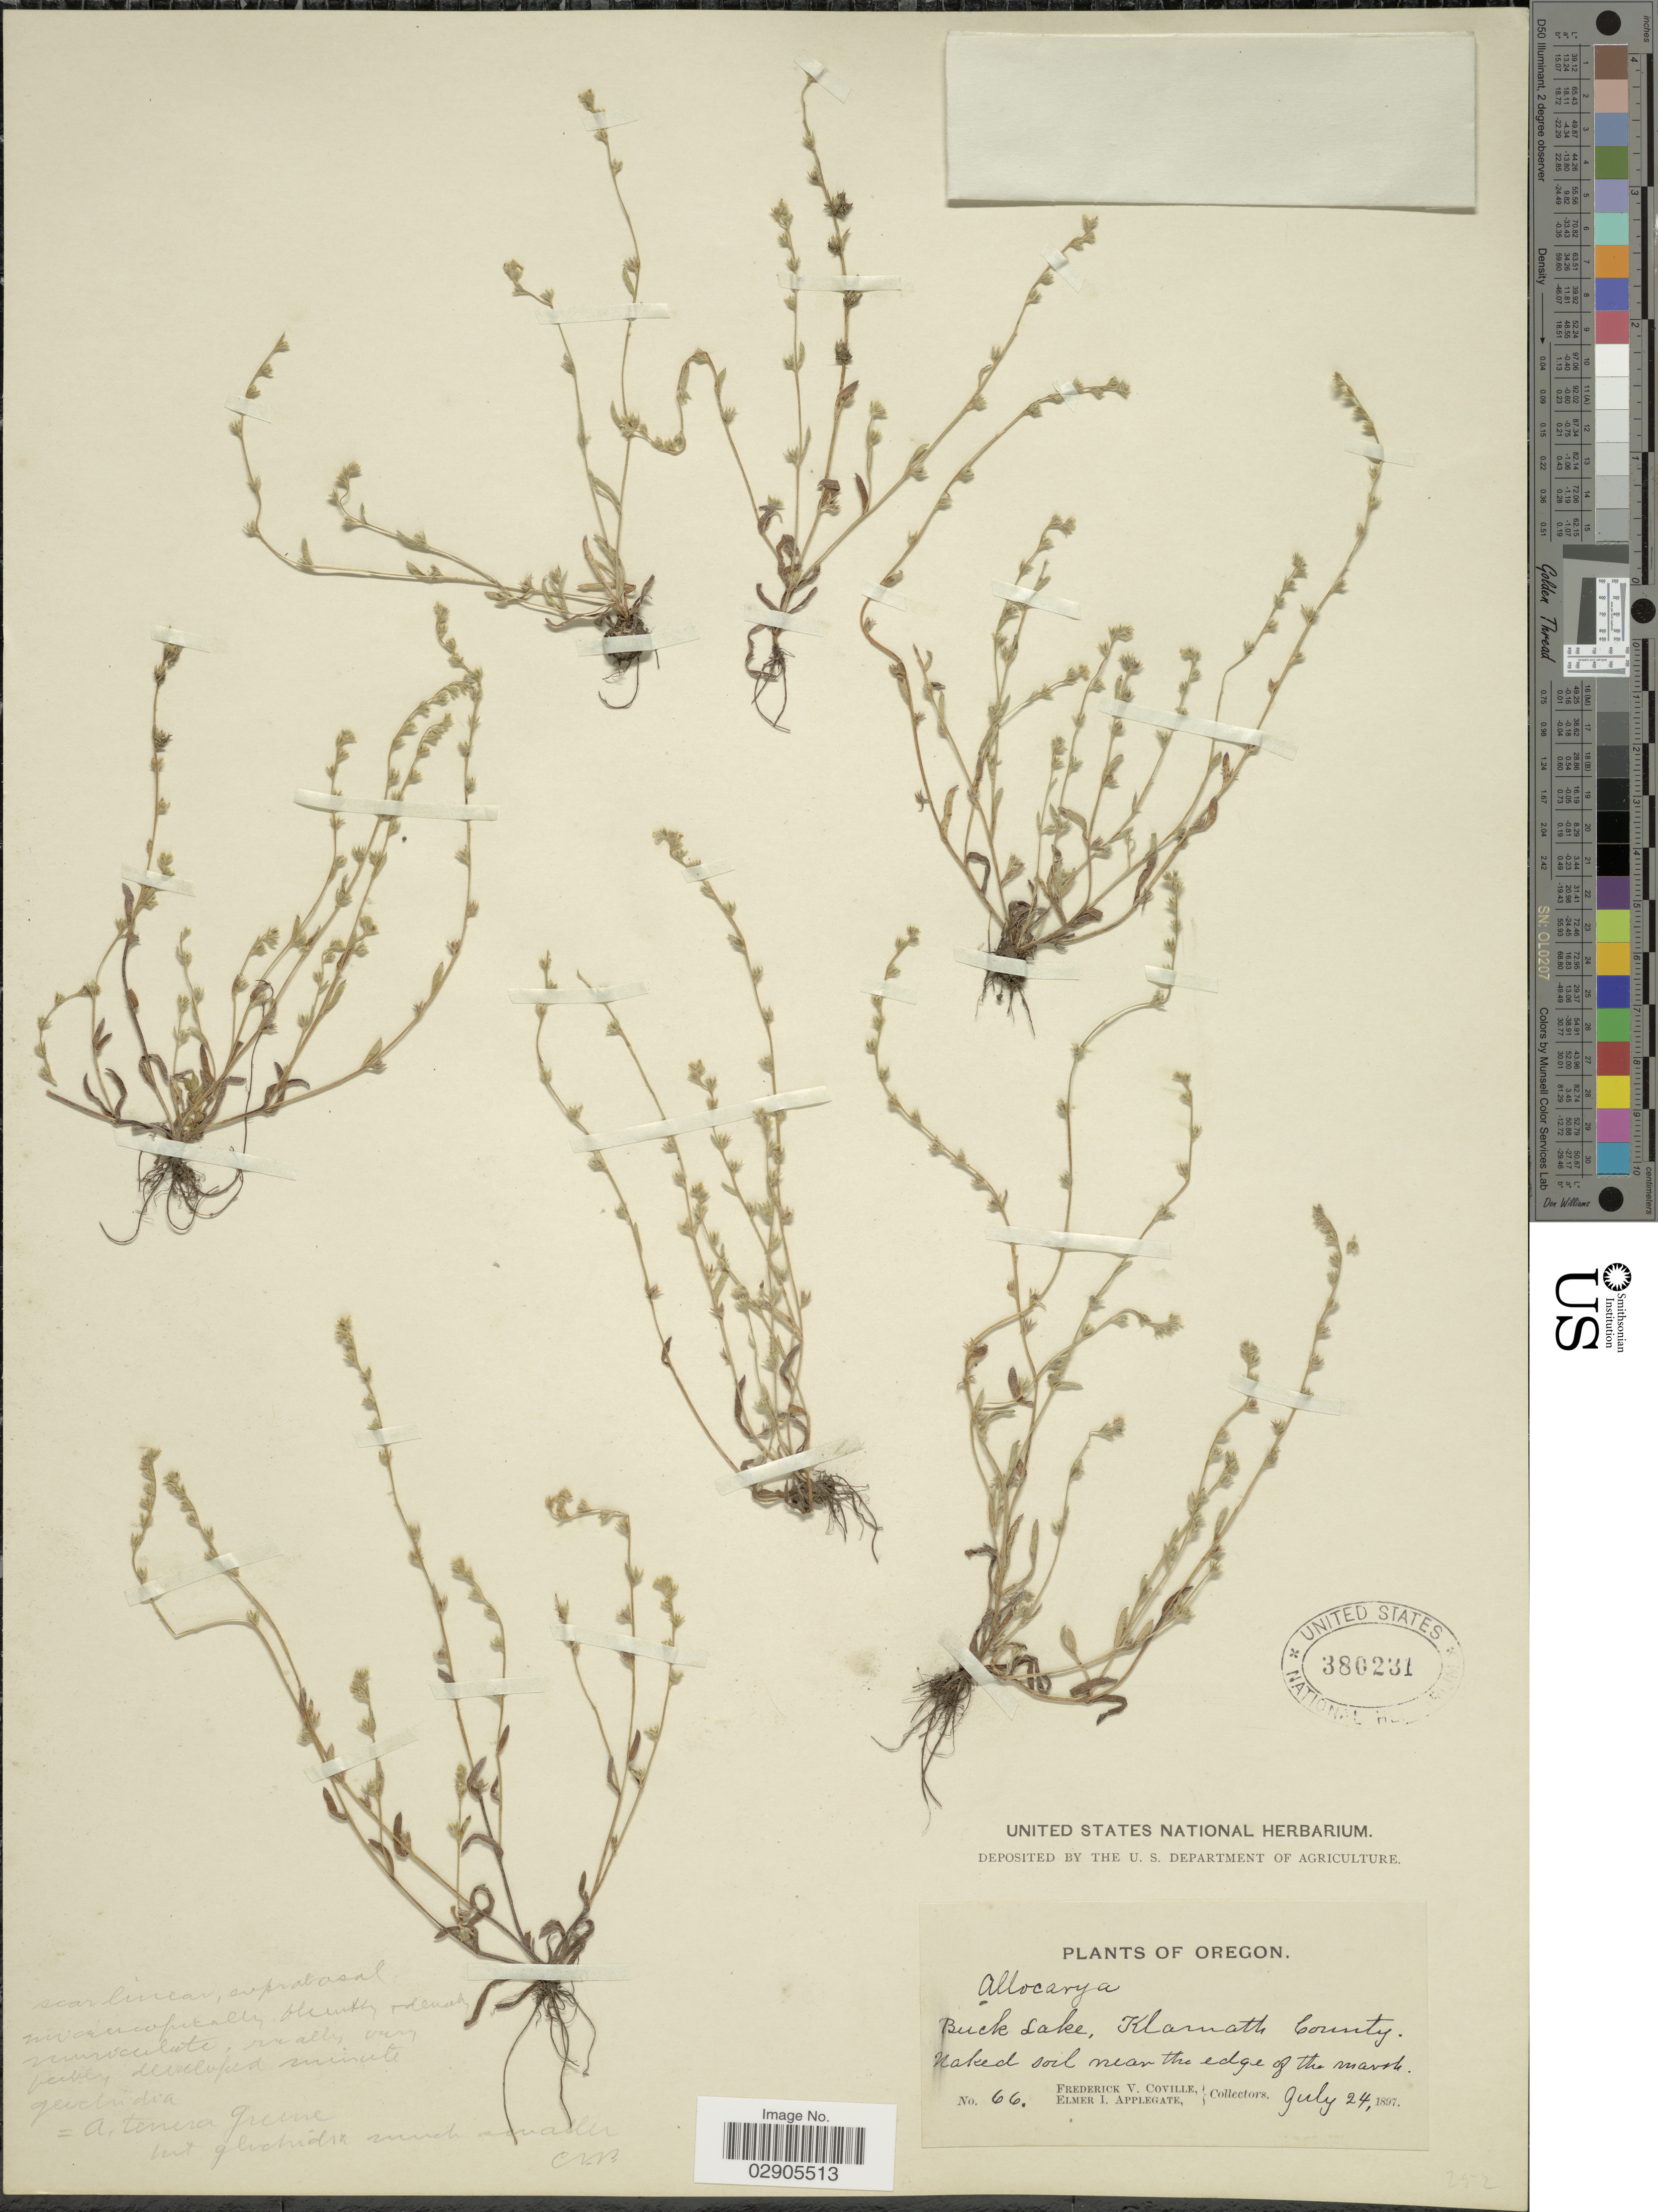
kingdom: Plantae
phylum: Tracheophyta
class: Magnoliopsida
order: Boraginales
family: Boraginaceae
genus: Allocarya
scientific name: Allocarya tenera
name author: Greene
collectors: F. V. Coville & E. I. Applegate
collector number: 66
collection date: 1897-07-24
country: United States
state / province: Oregon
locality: Buck Lake, Klamath County.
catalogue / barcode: US 380231